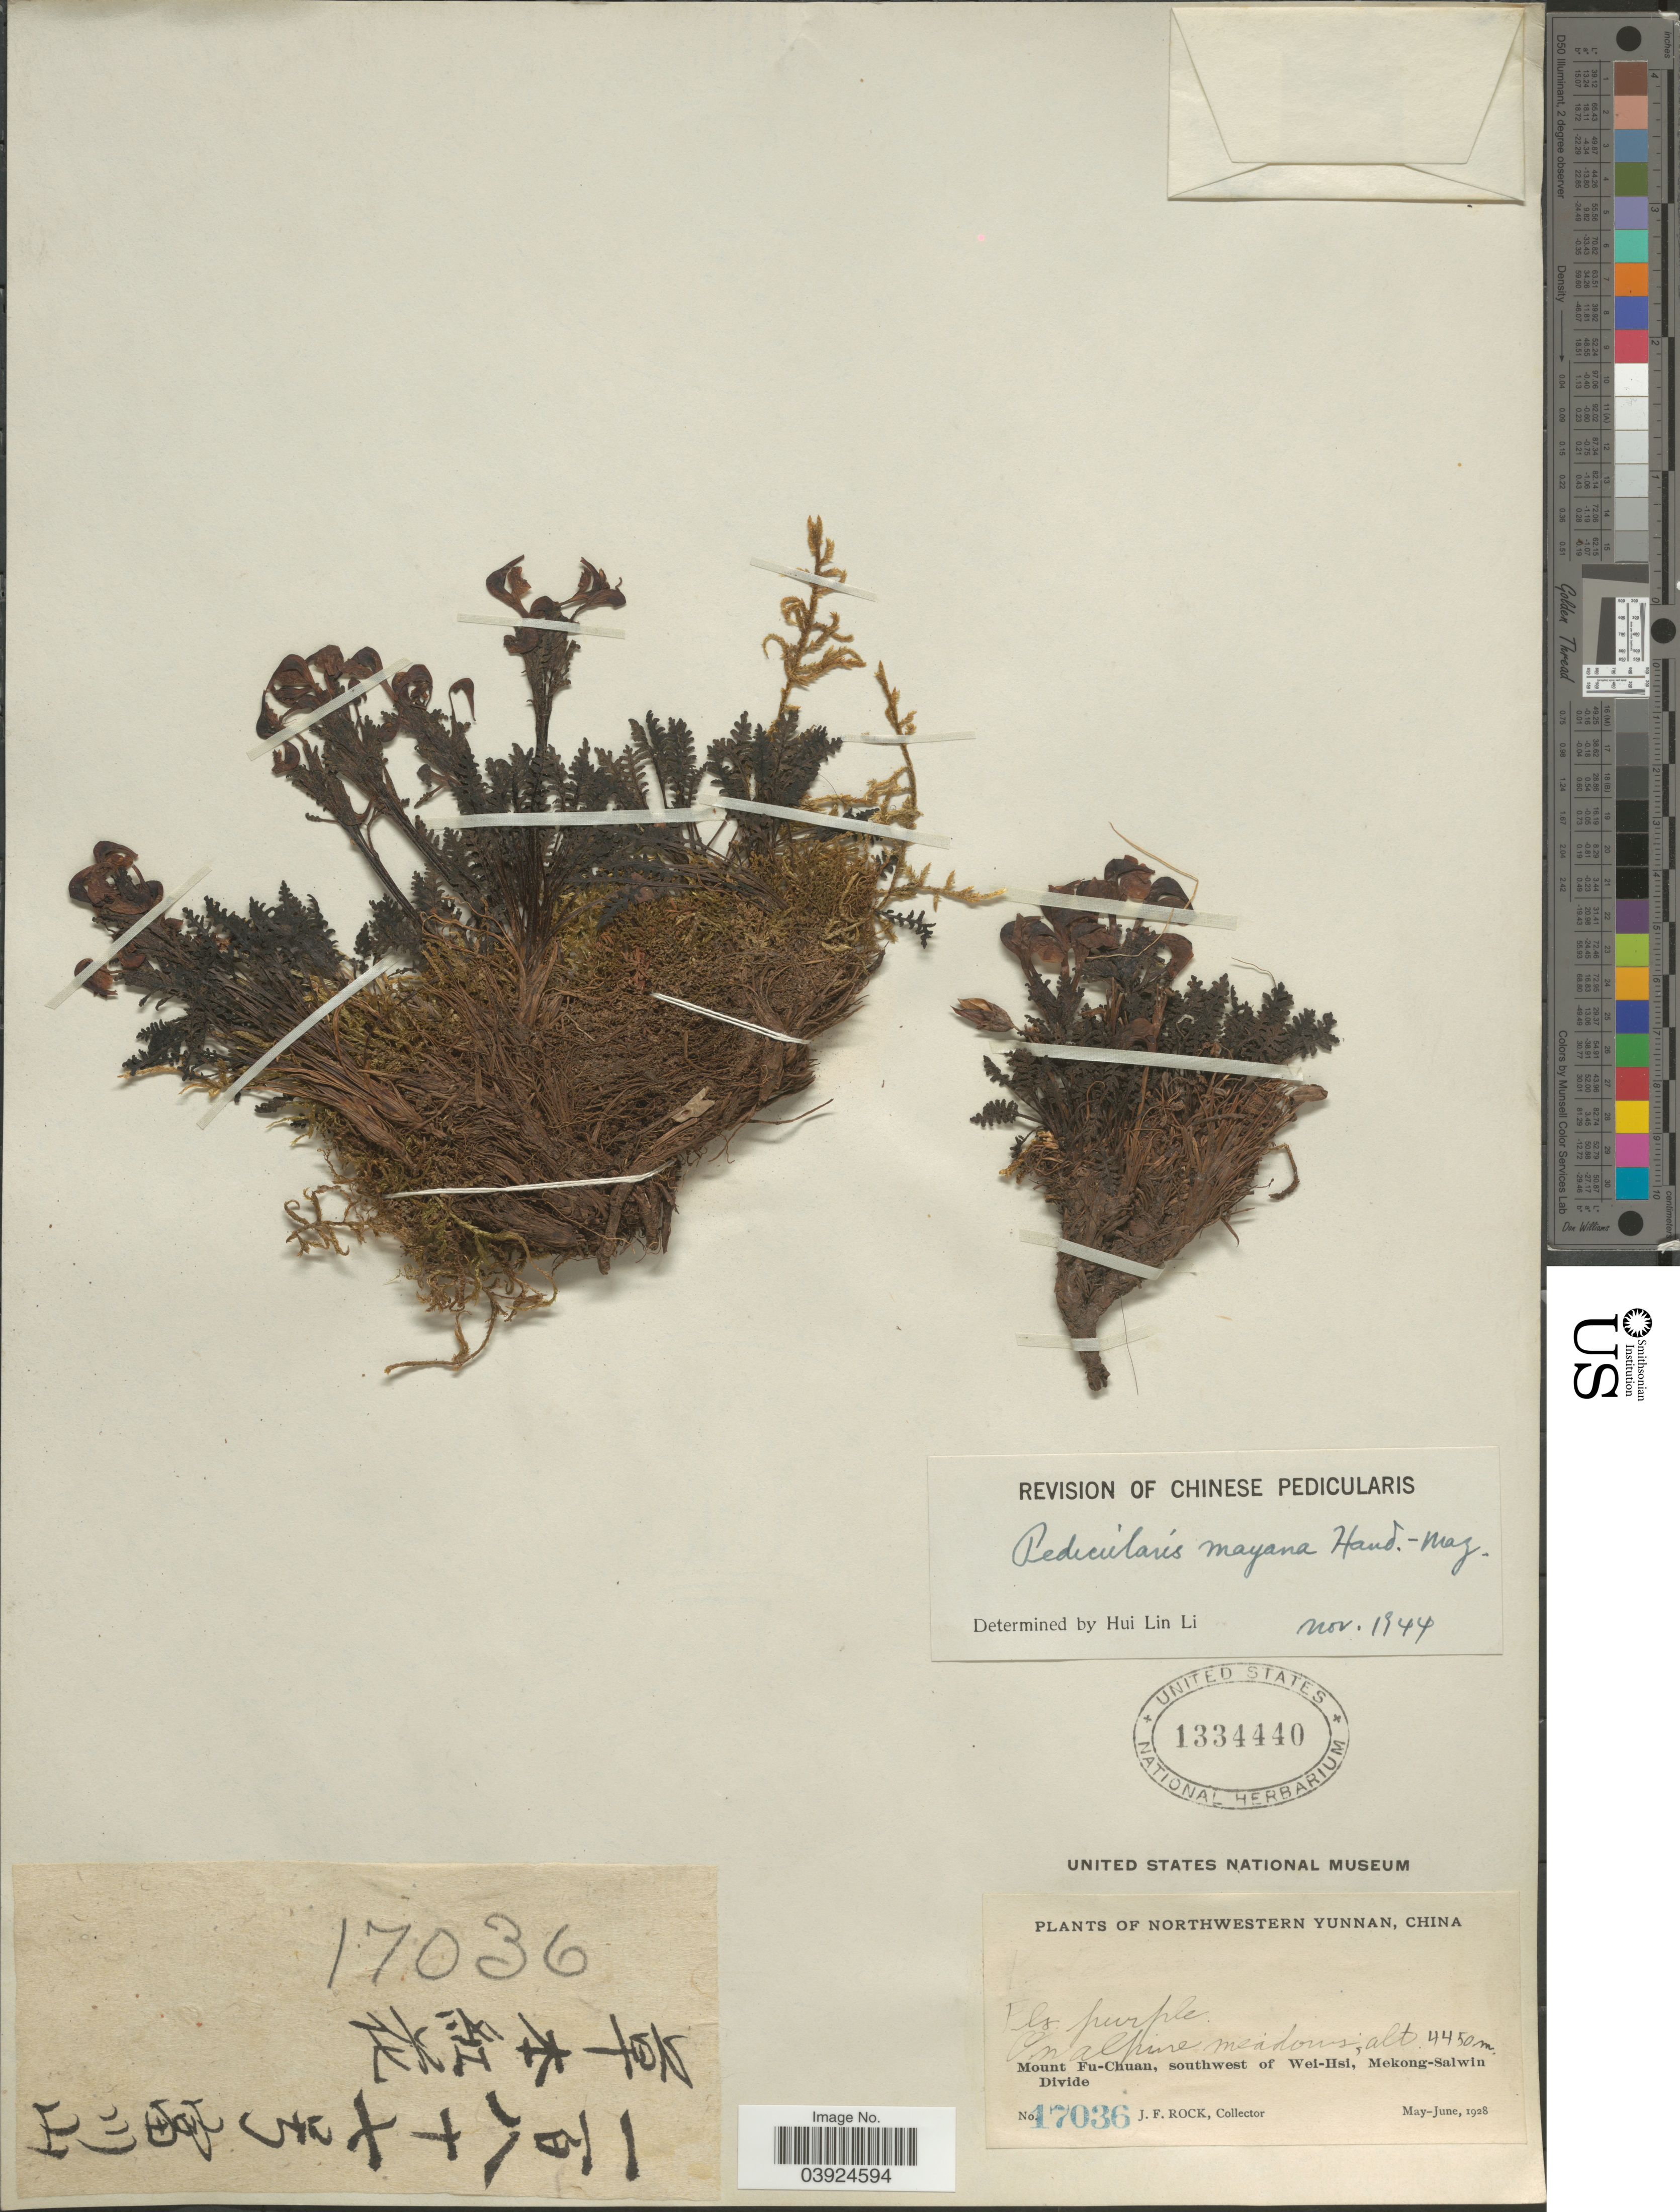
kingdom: Plantae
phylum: Tracheophyta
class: Magnoliopsida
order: Lamiales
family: Orobanchaceae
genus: Pedicularis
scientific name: Pedicularis mayana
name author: Hand.-Mazz.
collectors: J. Rock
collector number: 17036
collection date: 1928-05/1928-06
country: China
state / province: Yunnan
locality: Northwestern Yunnan. Mount Fu-Chuan, southwest of Wei-Hsi, Mekong-Salwin Divide.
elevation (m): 4450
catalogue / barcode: US 1334440